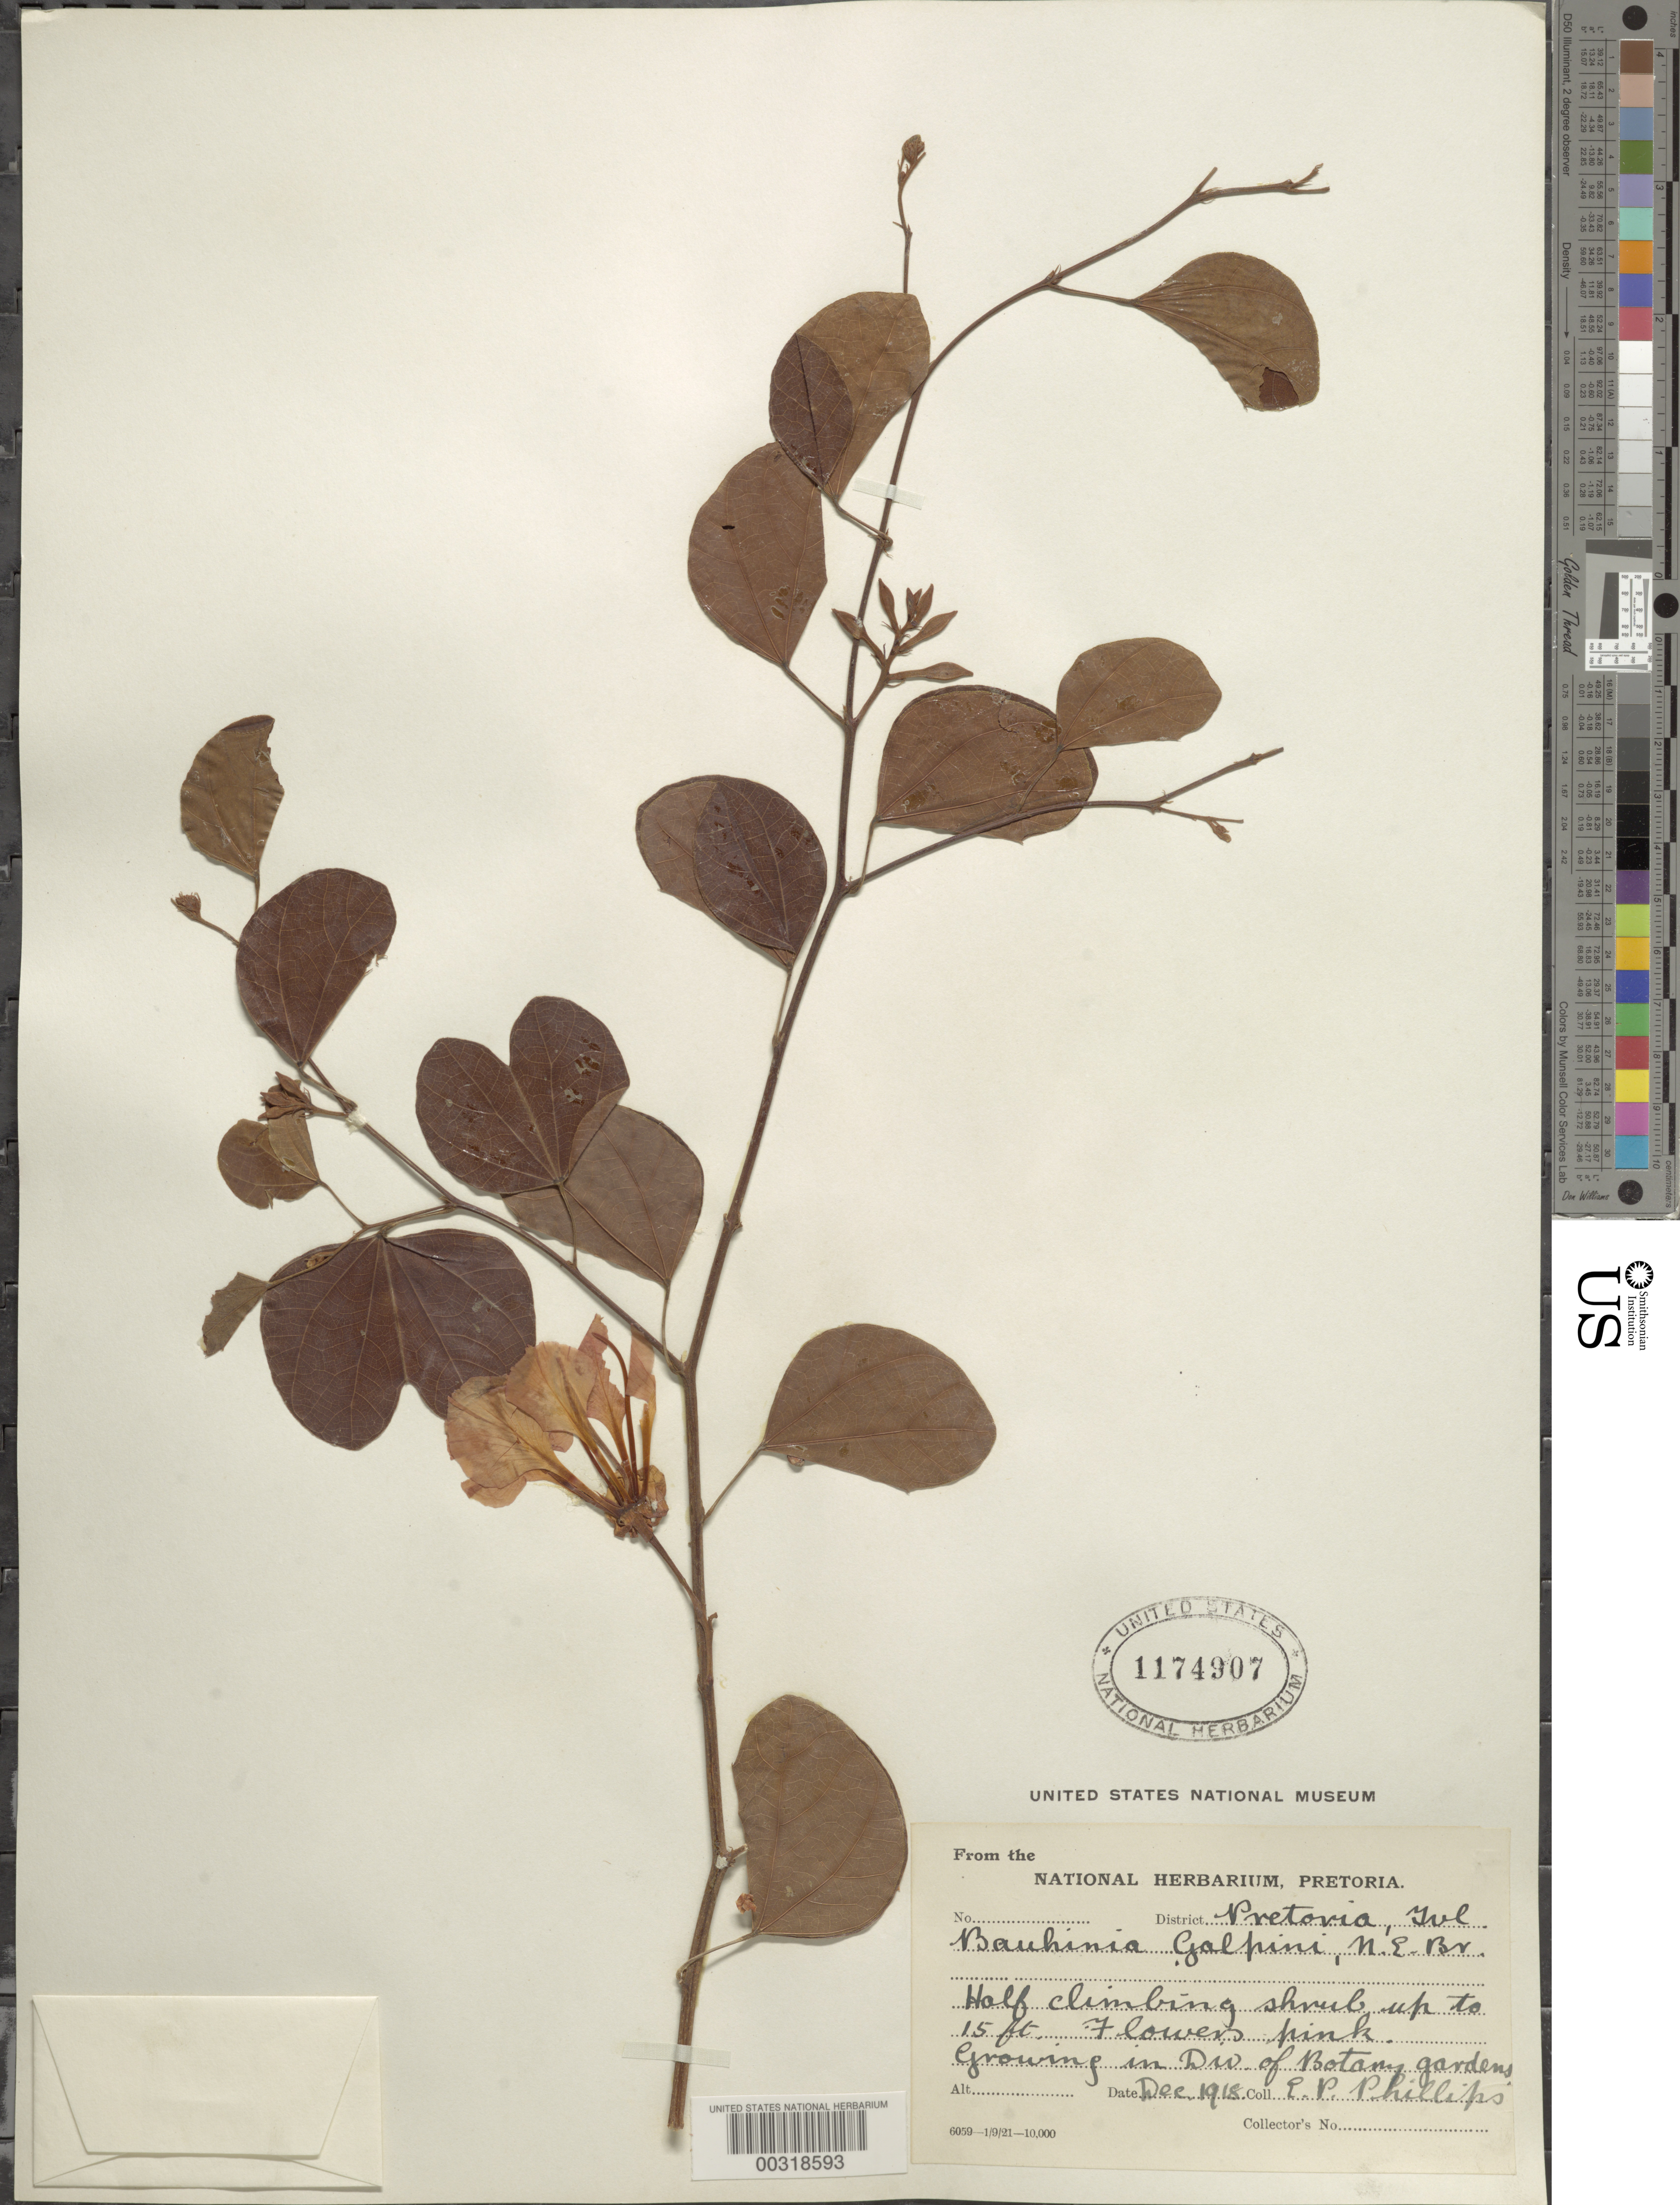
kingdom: Plantae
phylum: Tracheophyta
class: Magnoliopsida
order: Fabales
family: Fabaceae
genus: Bauhinia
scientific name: Bauhinia galpinii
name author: N.E. Br.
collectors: E. Phillips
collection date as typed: Dec 1918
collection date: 1918-12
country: South Africa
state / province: Gauteng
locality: Pretoria, growing in division of botany gardens.Transvaal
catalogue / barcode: US 1174907